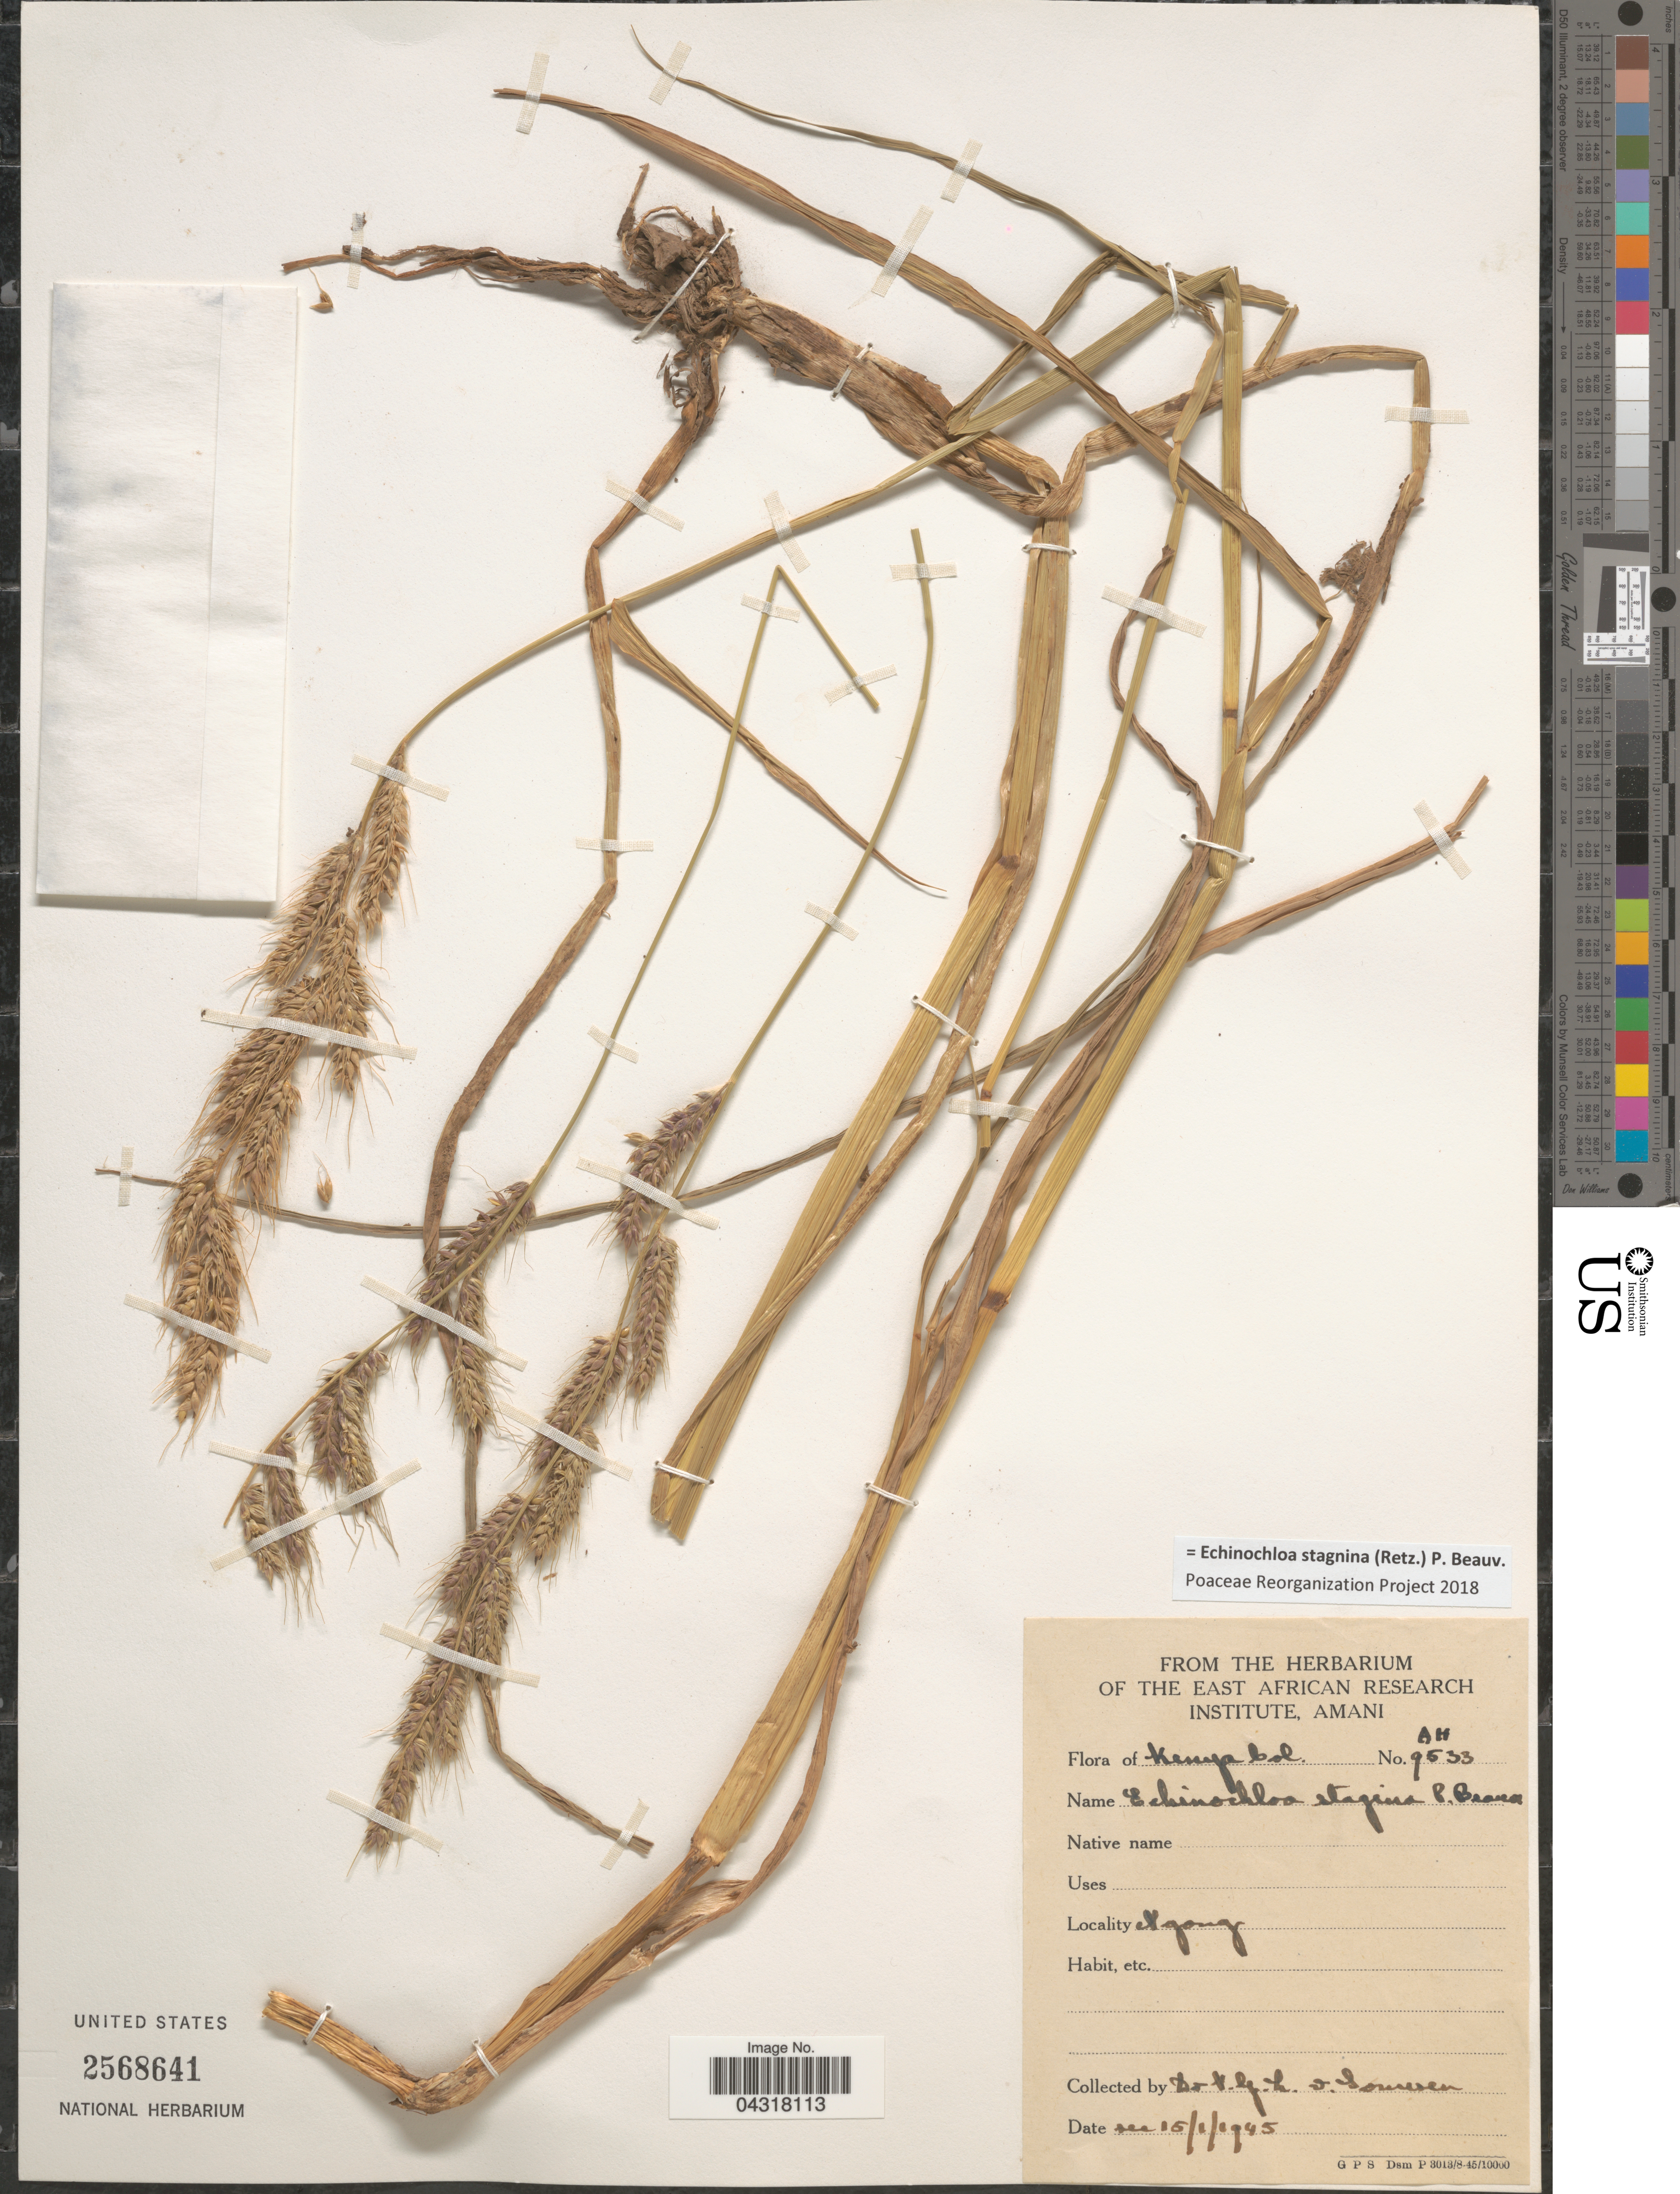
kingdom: Plantae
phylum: Tracheophyta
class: Liliopsida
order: Poales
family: Poaceae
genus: Echinochloa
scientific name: Echinochloa stagnina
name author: (Retz.) P. Beauv.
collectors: V. Someren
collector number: AH9533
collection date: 1945-01-15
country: Kenya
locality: Kenya Col. Ngong.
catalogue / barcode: US 2568641